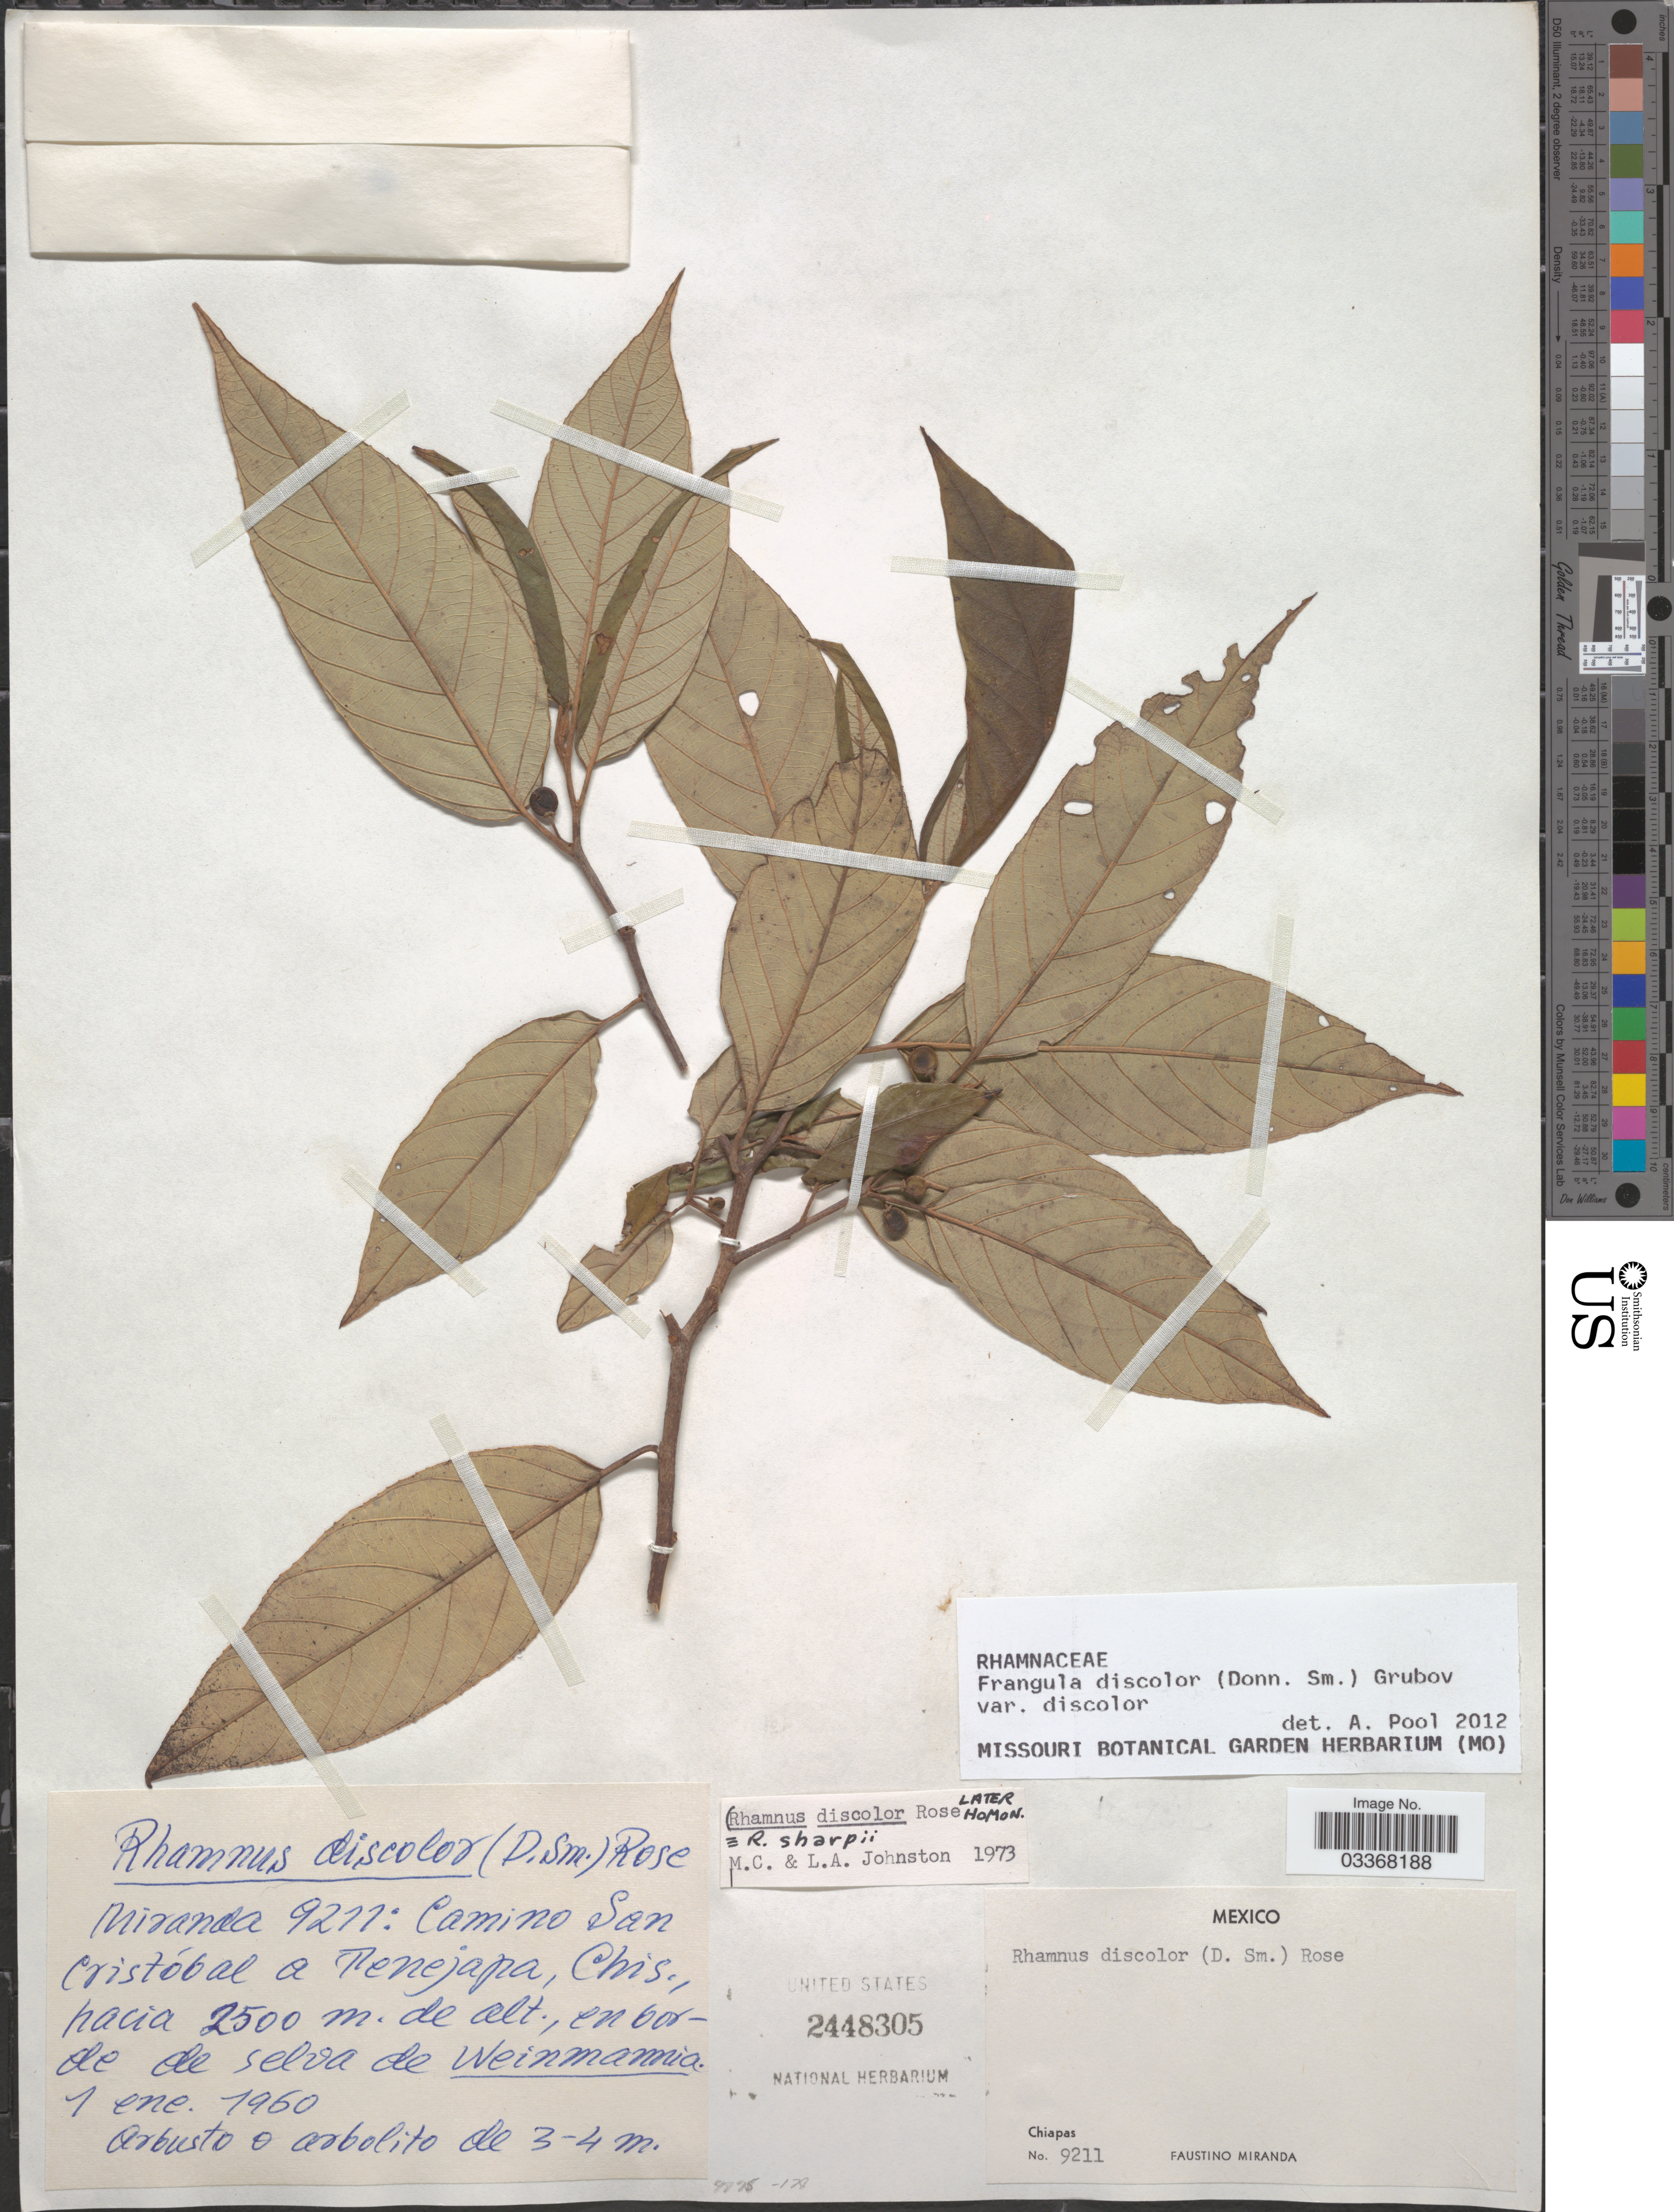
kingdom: Plantae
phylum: Tracheophyta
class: Magnoliopsida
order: Rosales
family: Rhamnaceae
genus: Frangula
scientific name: Frangula discolor var. discolor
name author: (Donn. Sm.) Grubov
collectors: F. Miranda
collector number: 9211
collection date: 1960-01-01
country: Mexico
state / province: Chiapas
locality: Camino San Cristóbal a Tenejapa.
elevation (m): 2500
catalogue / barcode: US 2448305